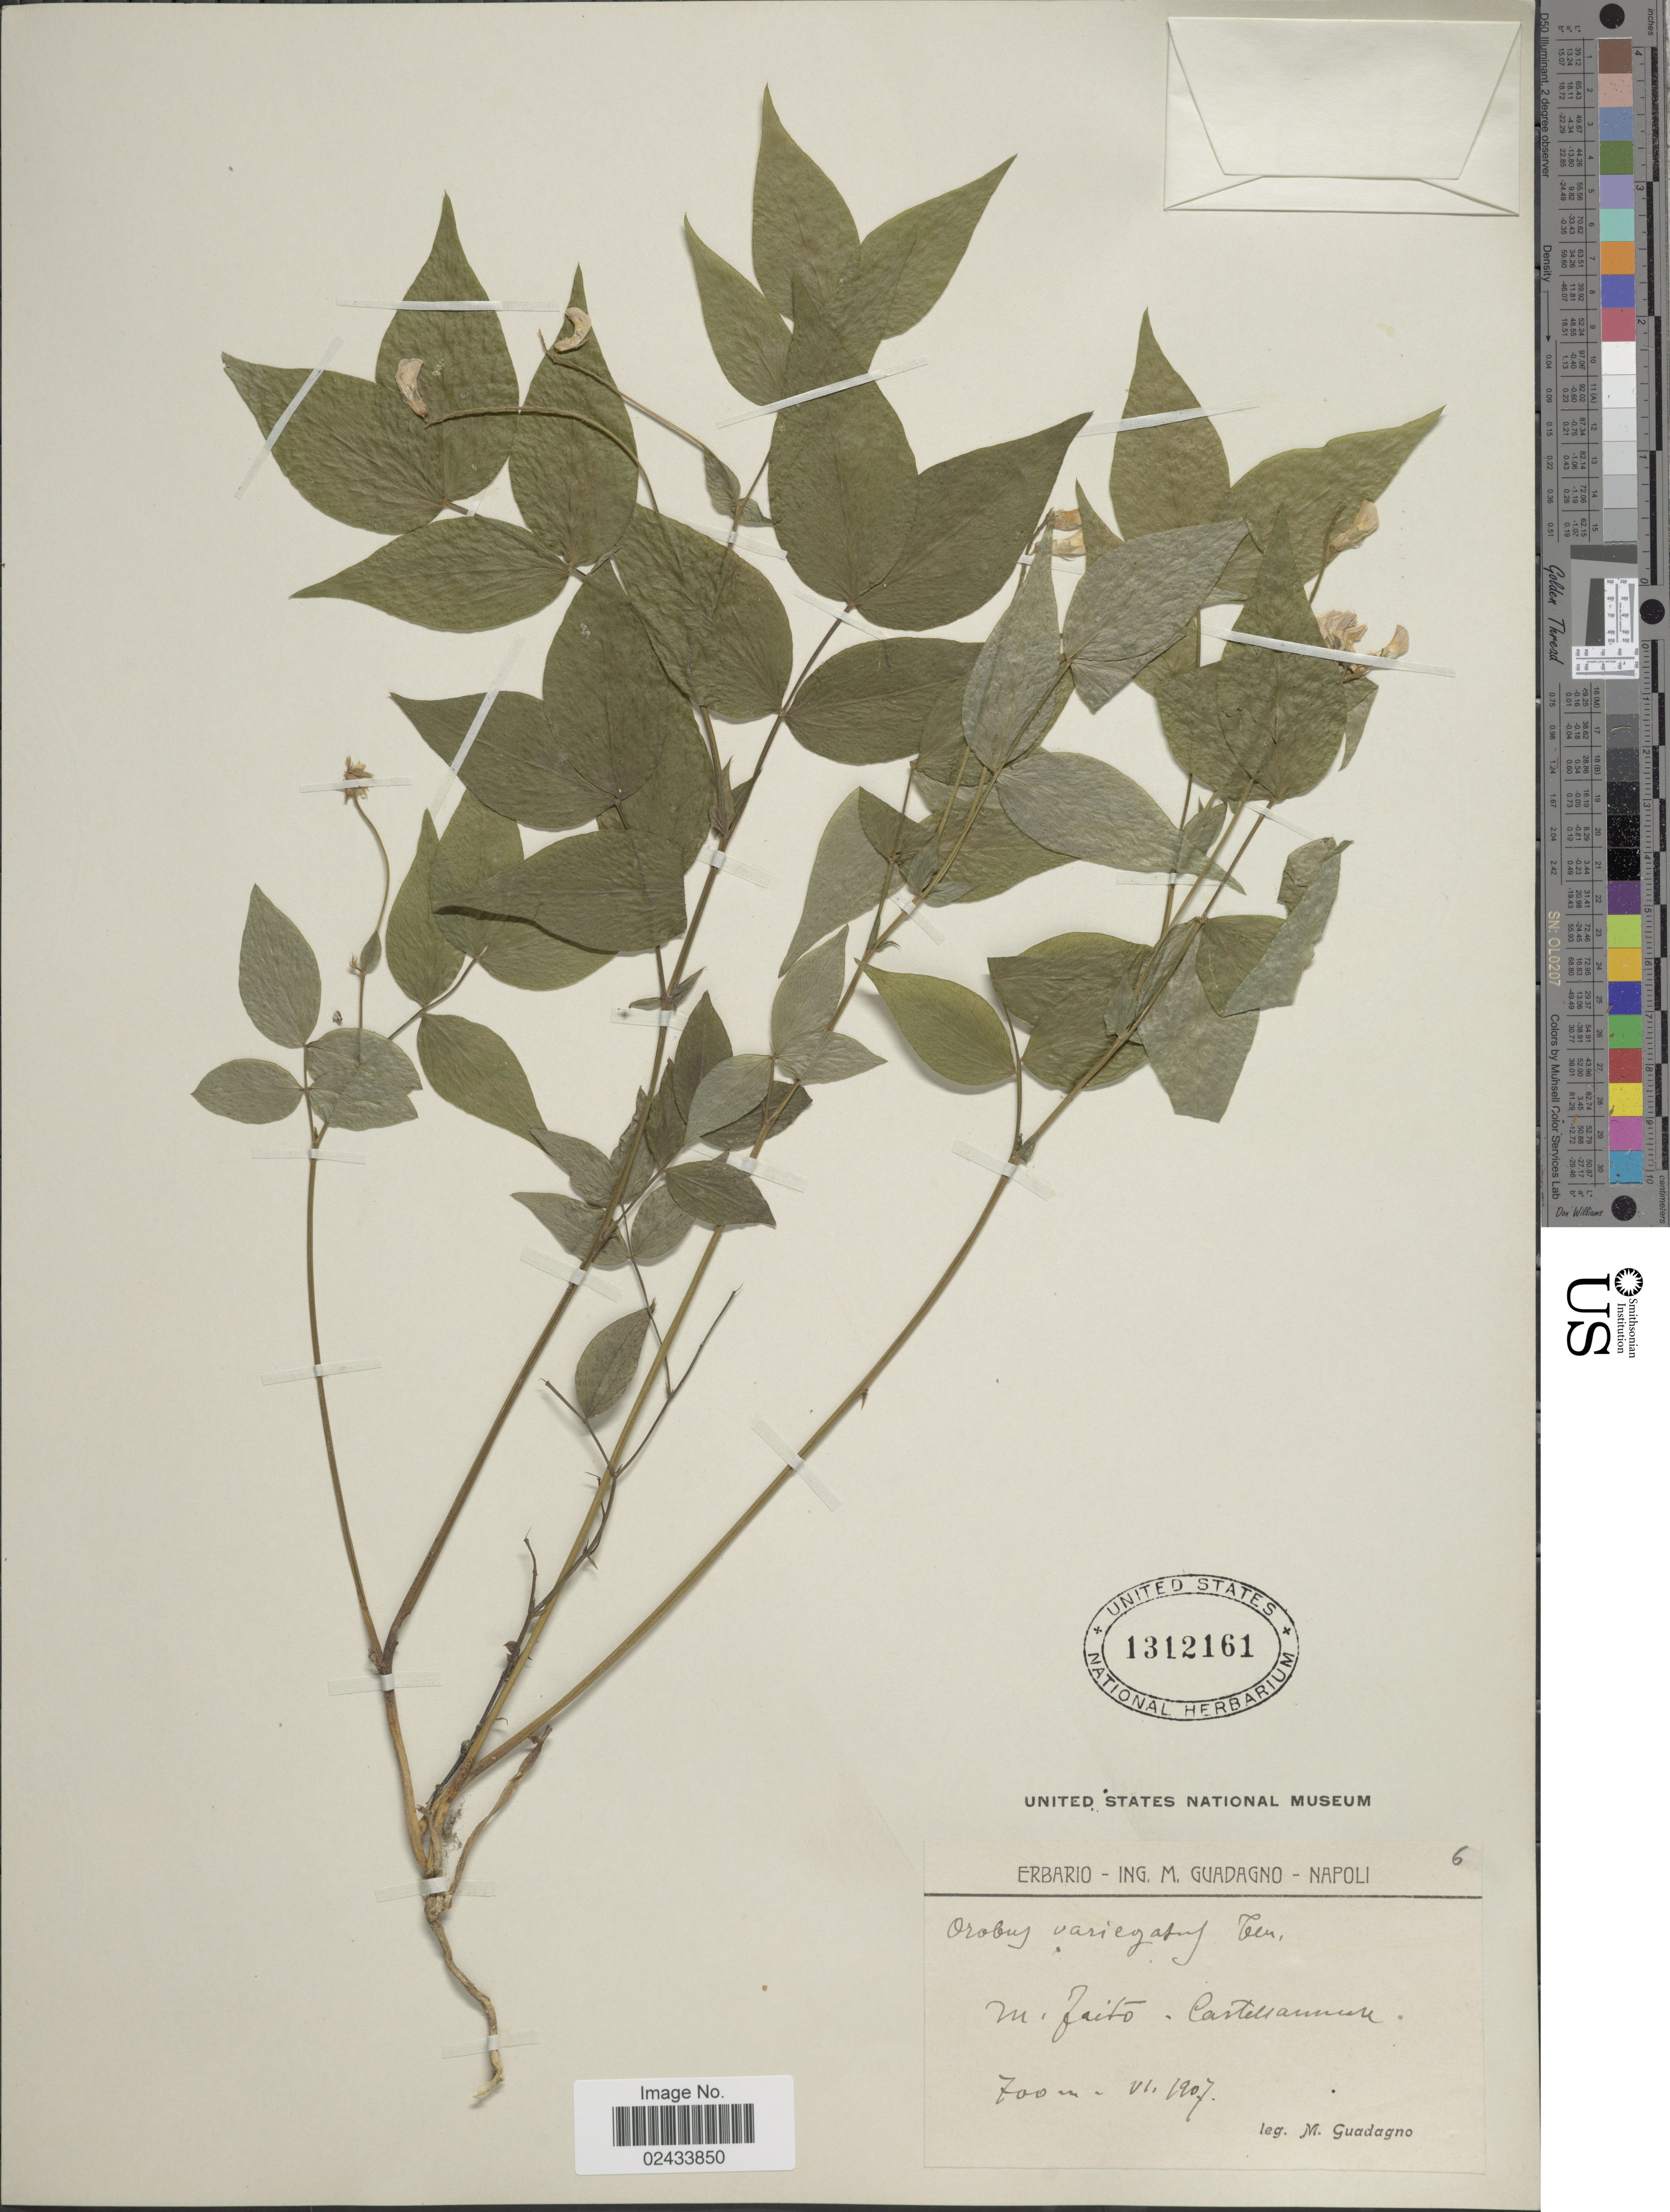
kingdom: Plantae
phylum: Tracheophyta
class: Magnoliopsida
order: Fabales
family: Fabaceae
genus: Lathyrus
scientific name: Lathyrus venetus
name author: (Mill.) Wohlf.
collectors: M. Guadagno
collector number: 6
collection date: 1907-06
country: Italy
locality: M. frito. Castellannuk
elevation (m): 700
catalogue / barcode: US 1312161